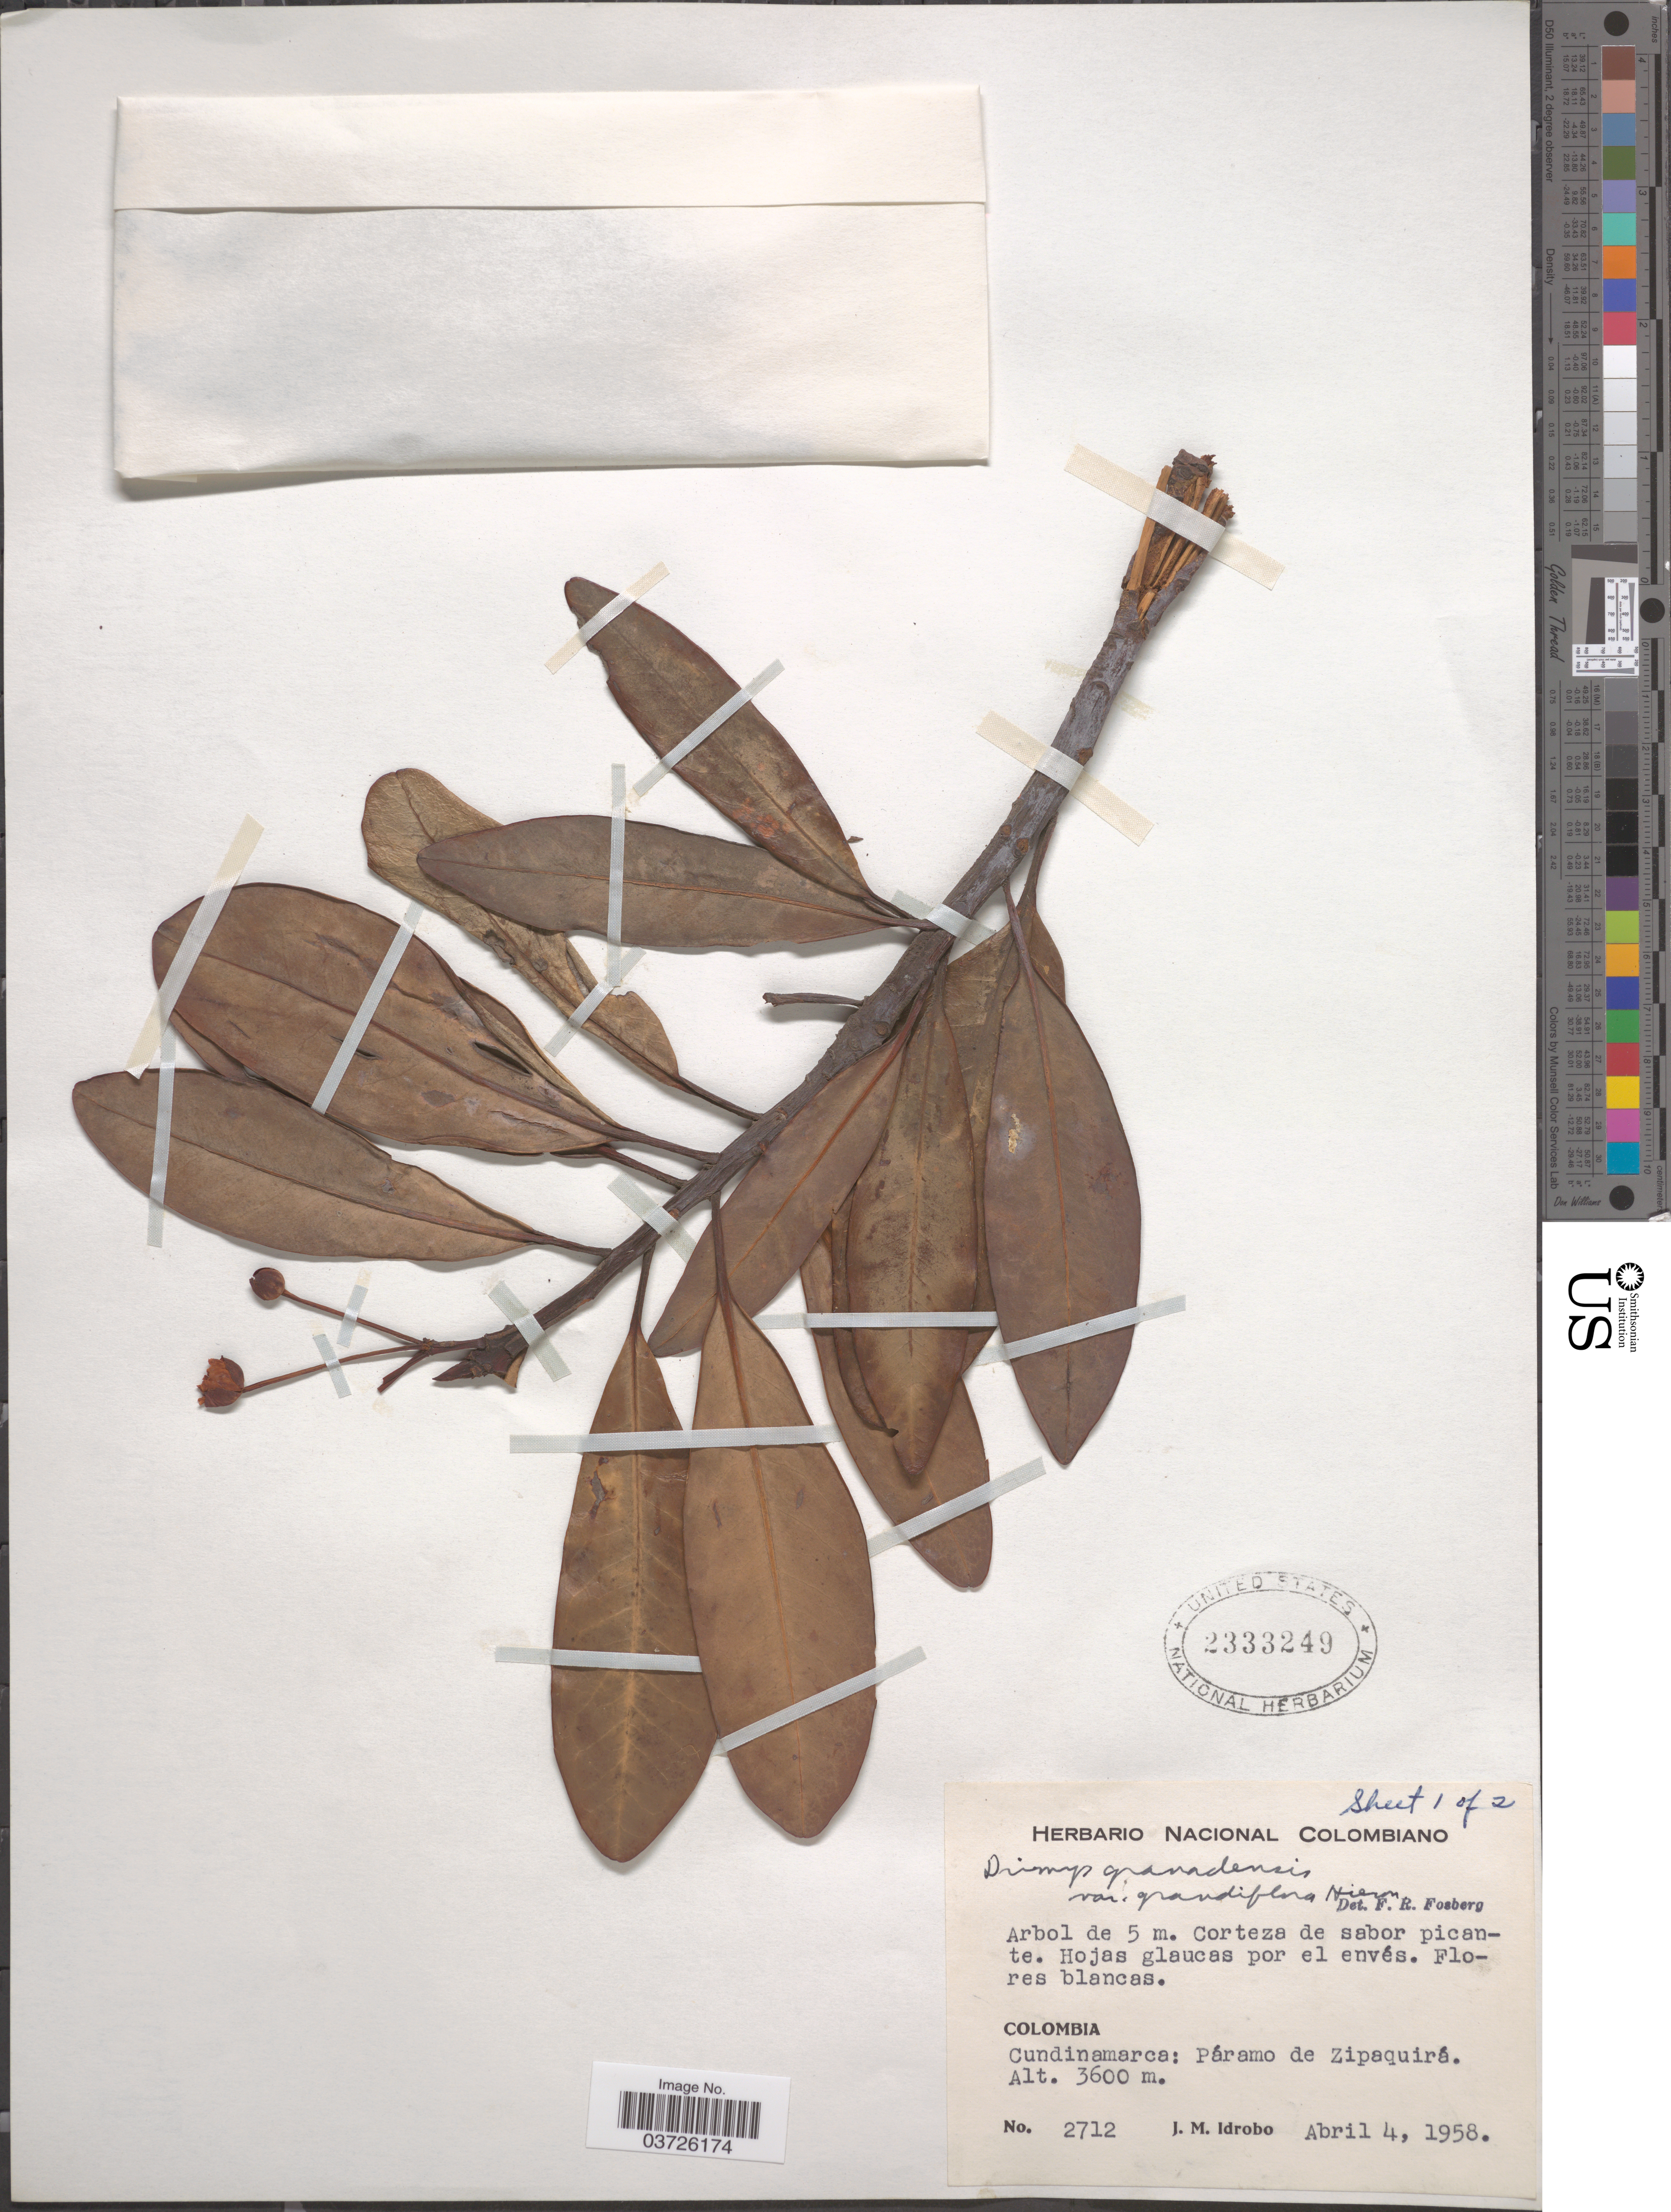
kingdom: Plantae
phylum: Tracheophyta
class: Magnoliopsida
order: Canellales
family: Winteraceae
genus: Drimys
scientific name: Drimys granadensis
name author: L. f.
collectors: J. M. Idrobo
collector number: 2712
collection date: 1958-04-04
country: Colombia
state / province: Cundinamarca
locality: Páramo de Zipaquirá.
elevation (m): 3600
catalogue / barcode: US 2333249